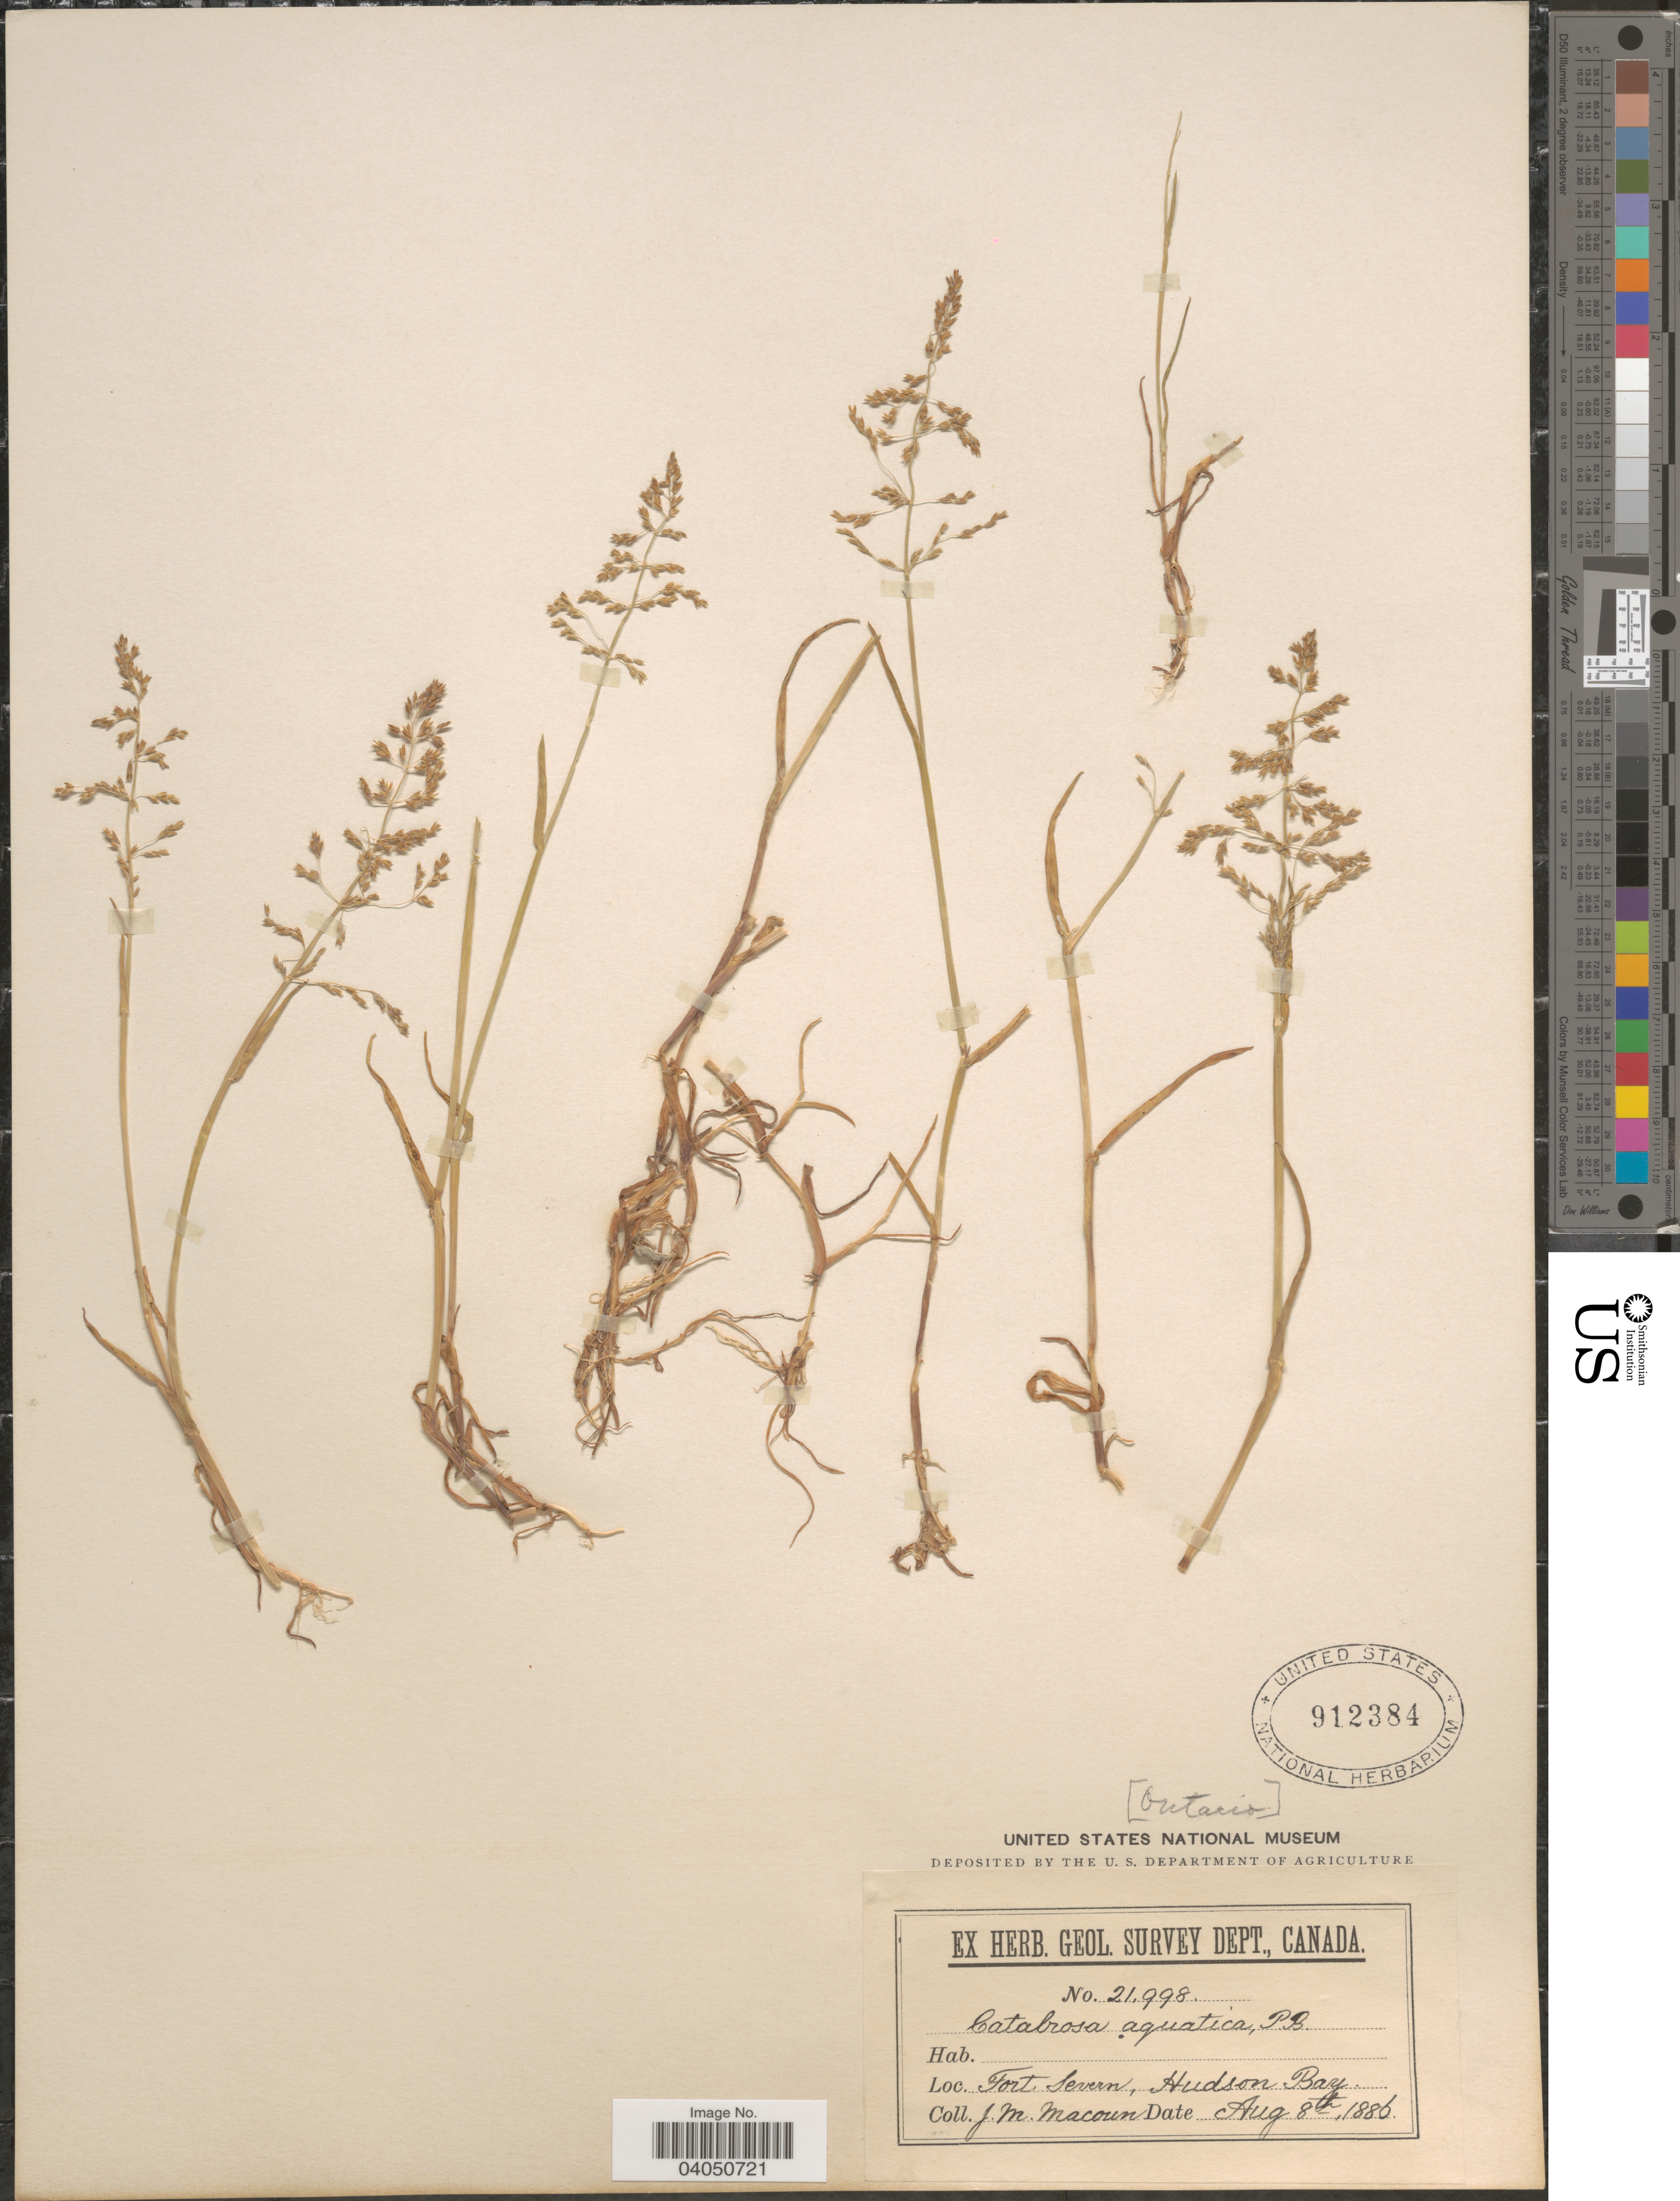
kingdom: Plantae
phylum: Tracheophyta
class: Liliopsida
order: Poales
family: Poaceae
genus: Catabrosa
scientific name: Catabrosa aquatica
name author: (L.) P. Beauv.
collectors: J. M. Macoun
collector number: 21998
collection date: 1886-08-08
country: Canada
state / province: Ontario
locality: Fort Severn, Hudson Bay.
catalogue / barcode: US 912384